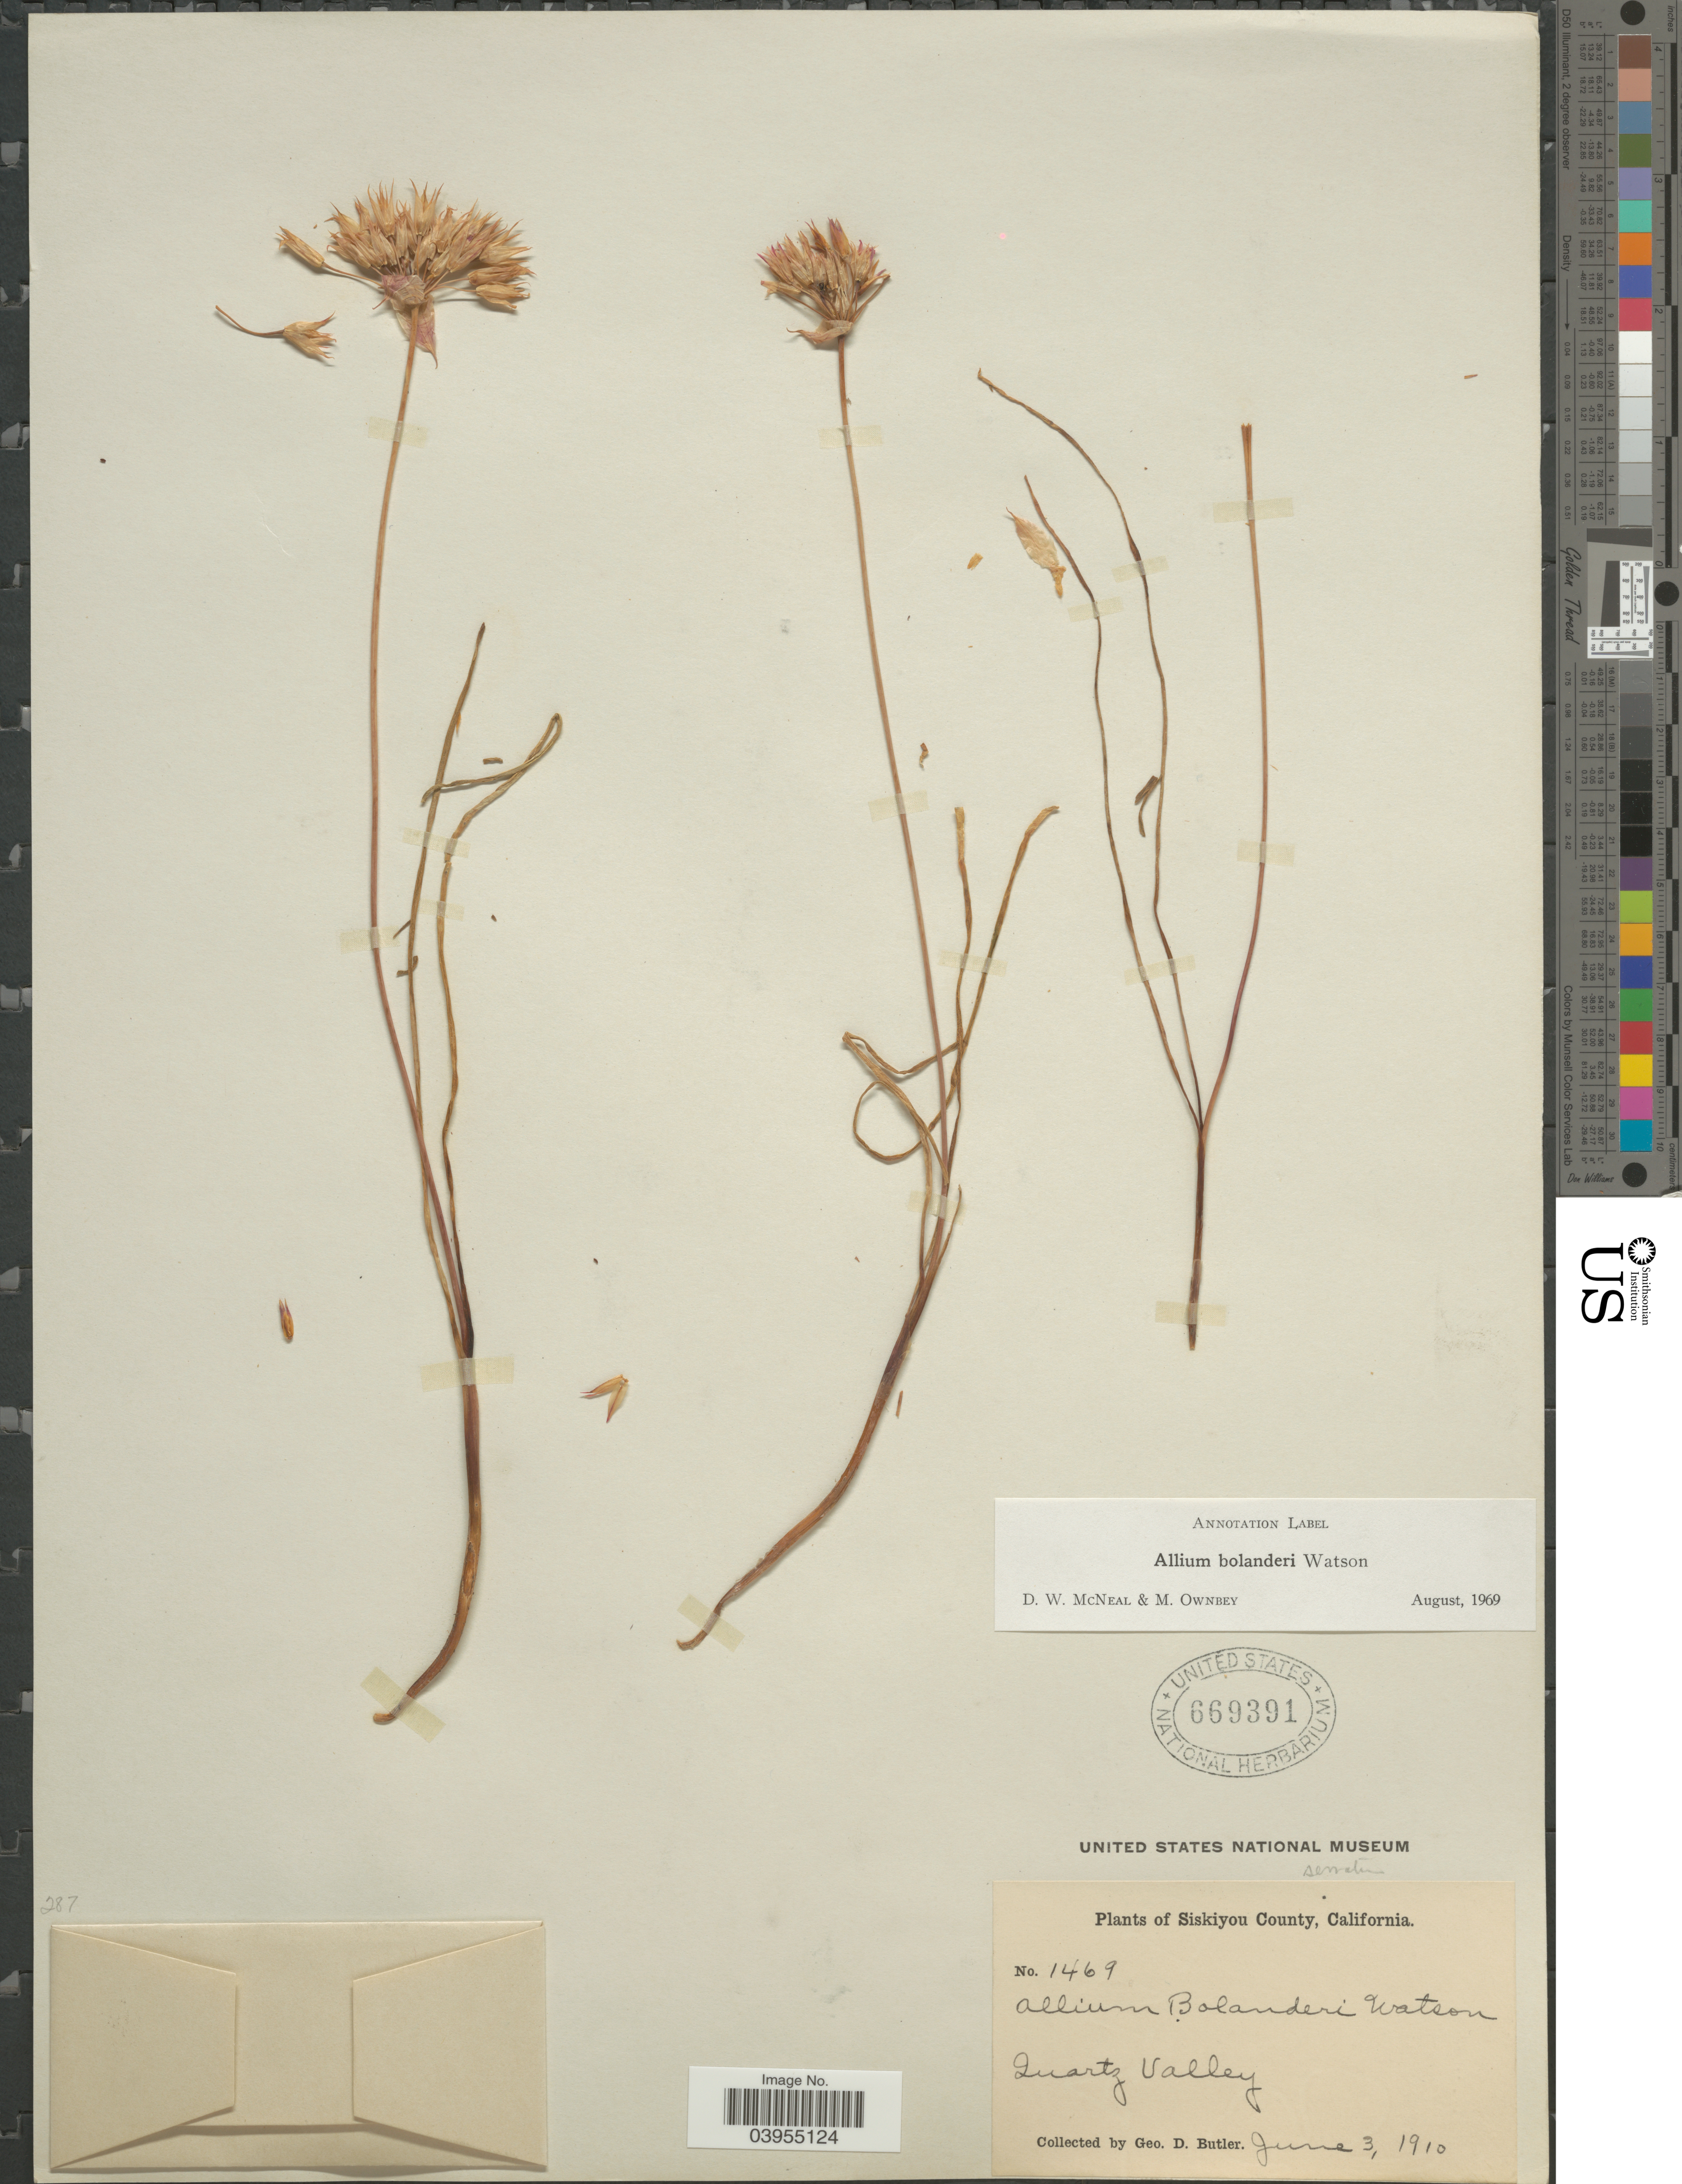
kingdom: Plantae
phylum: Tracheophyta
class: Liliopsida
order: Asparagales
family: Amaryllidaceae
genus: Allium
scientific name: Allium bolanderi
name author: S. Watson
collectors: G. D. Butler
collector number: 1469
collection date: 1910-06-03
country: United States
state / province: California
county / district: Siskiyou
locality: Siskiyou County. Quartz Valley.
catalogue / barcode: US 669391